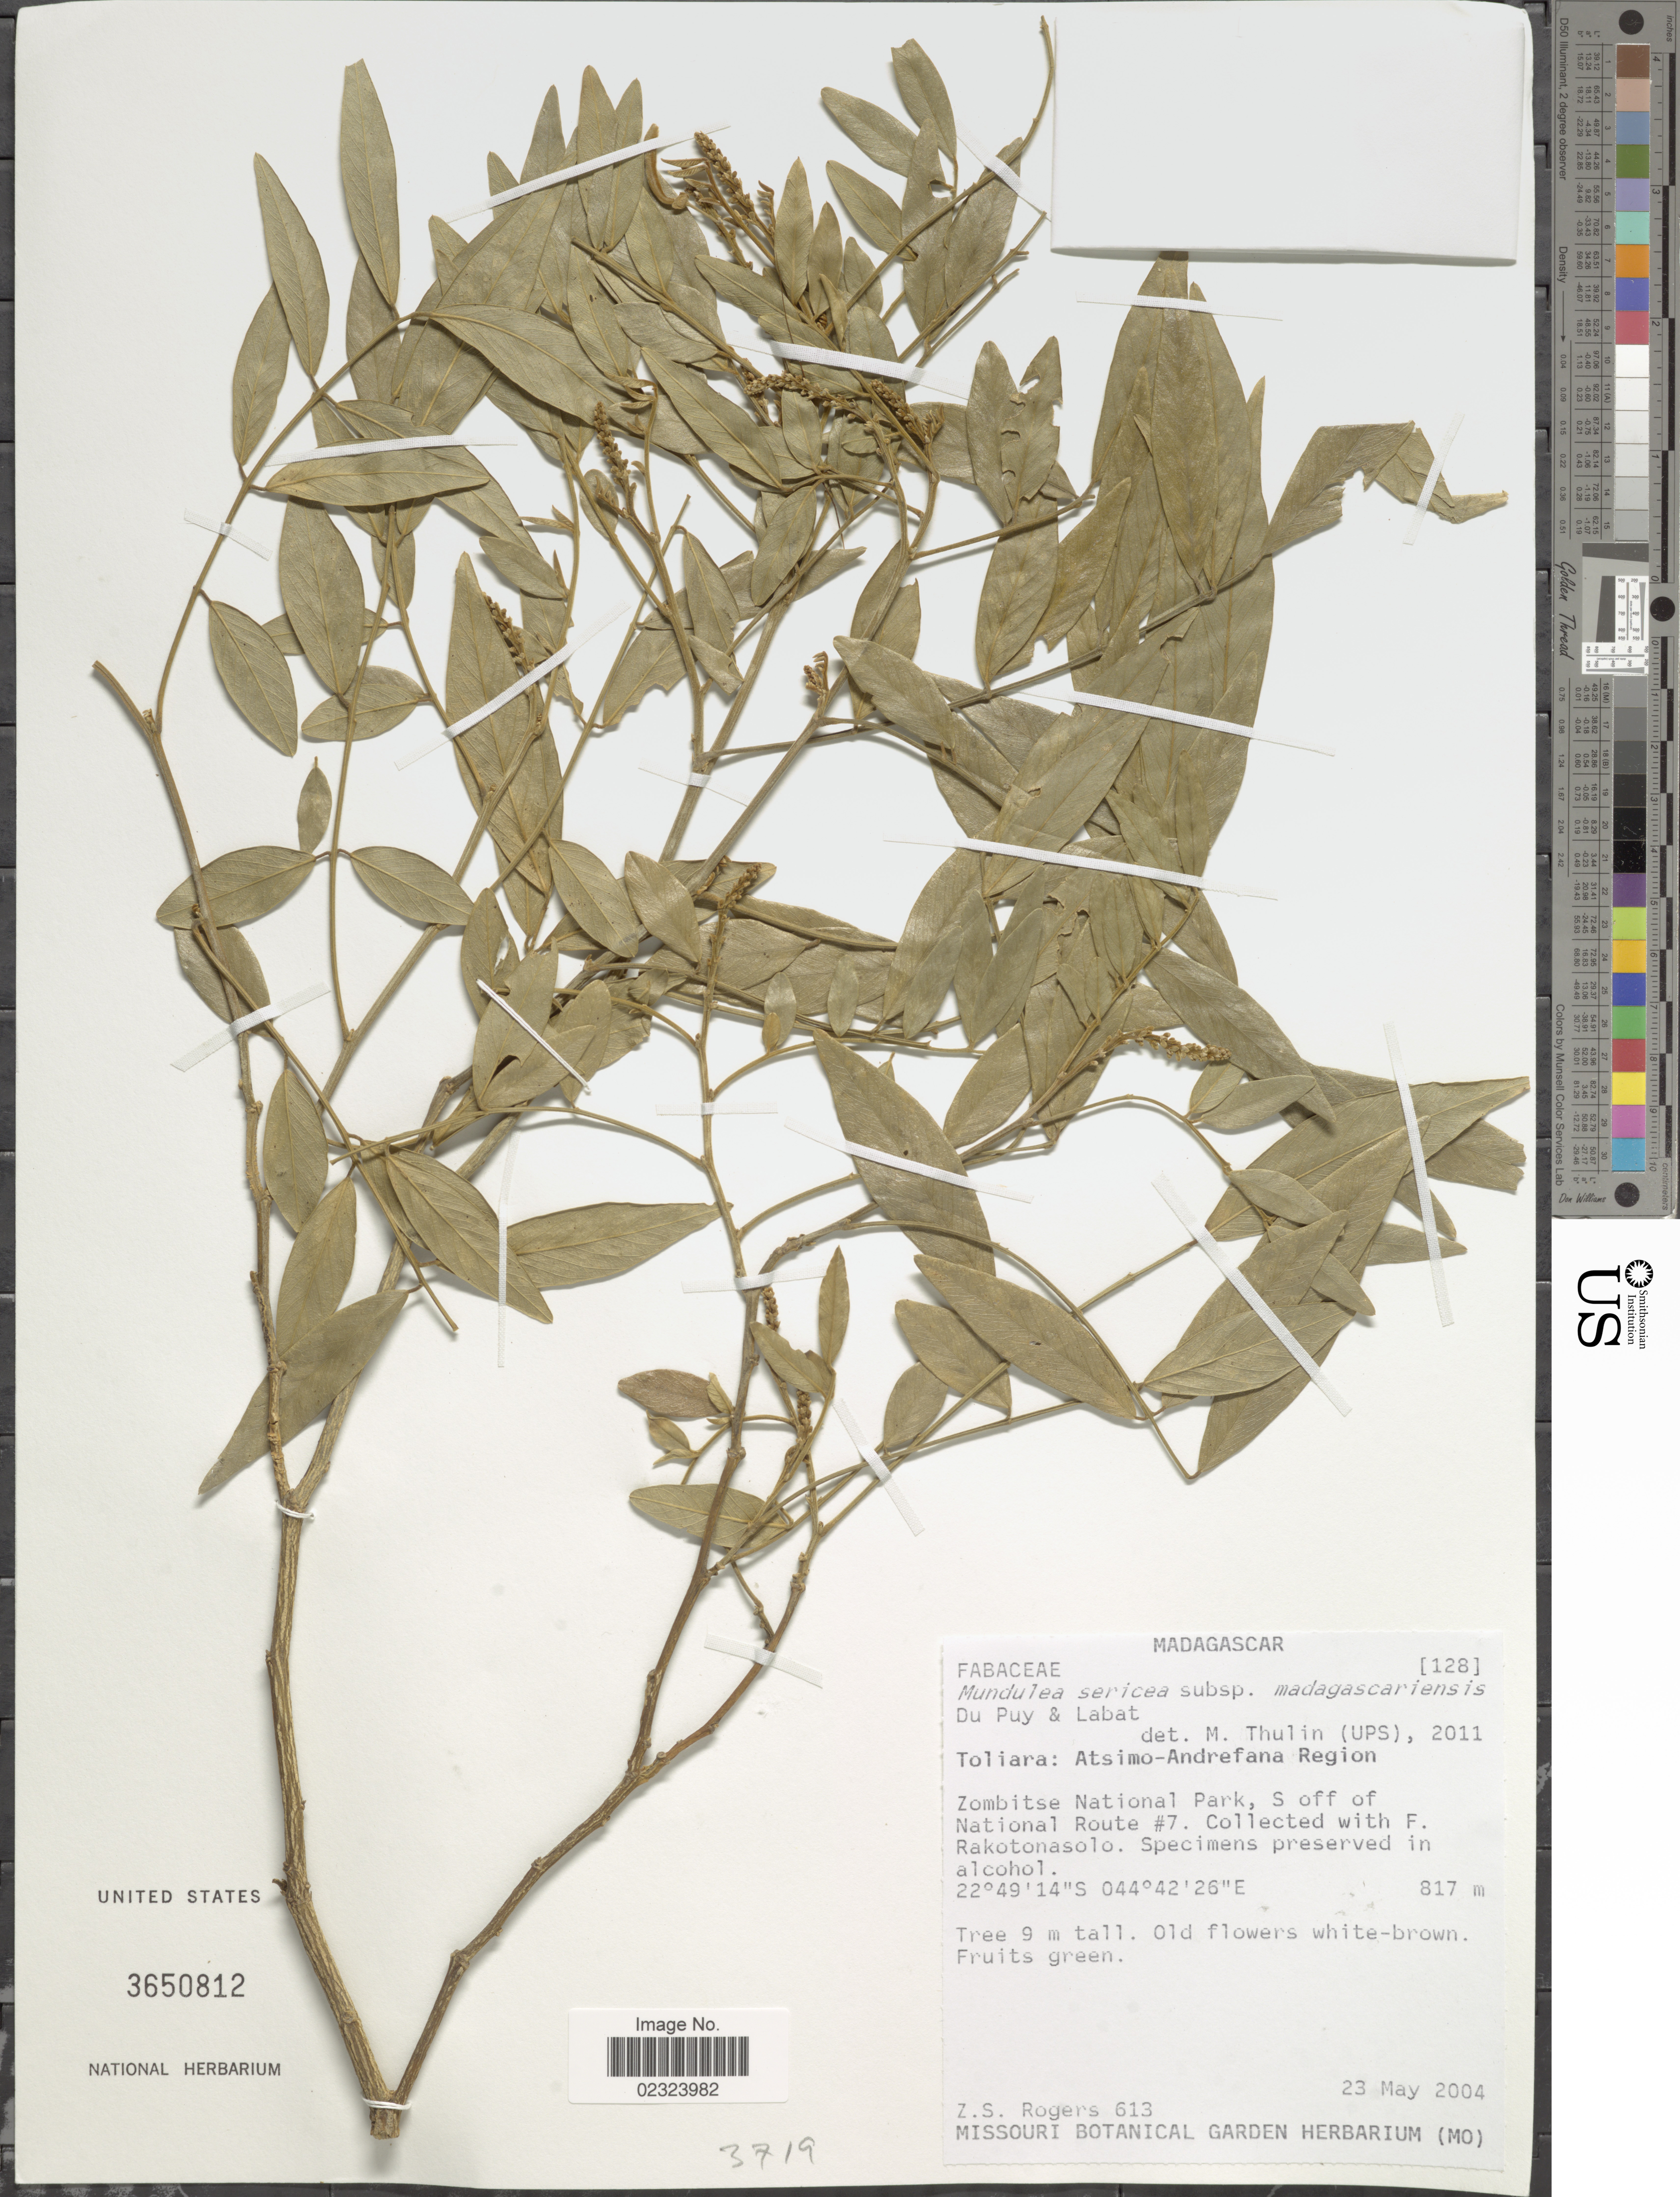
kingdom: Plantae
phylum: Tracheophyta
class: Magnoliopsida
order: Fabales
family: Fabaceae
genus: Mundulea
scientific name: Mundulea sericea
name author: (Willd.) A. Chev.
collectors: Z. S. Rogers & F. Rakotonasolo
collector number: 613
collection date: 2004-05-23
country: Madagascar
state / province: Atsimo-Andrefana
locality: Atsimo-Andrefana Region. Zombitse National Park, S off of National Route #7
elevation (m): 817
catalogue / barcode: US 3650182